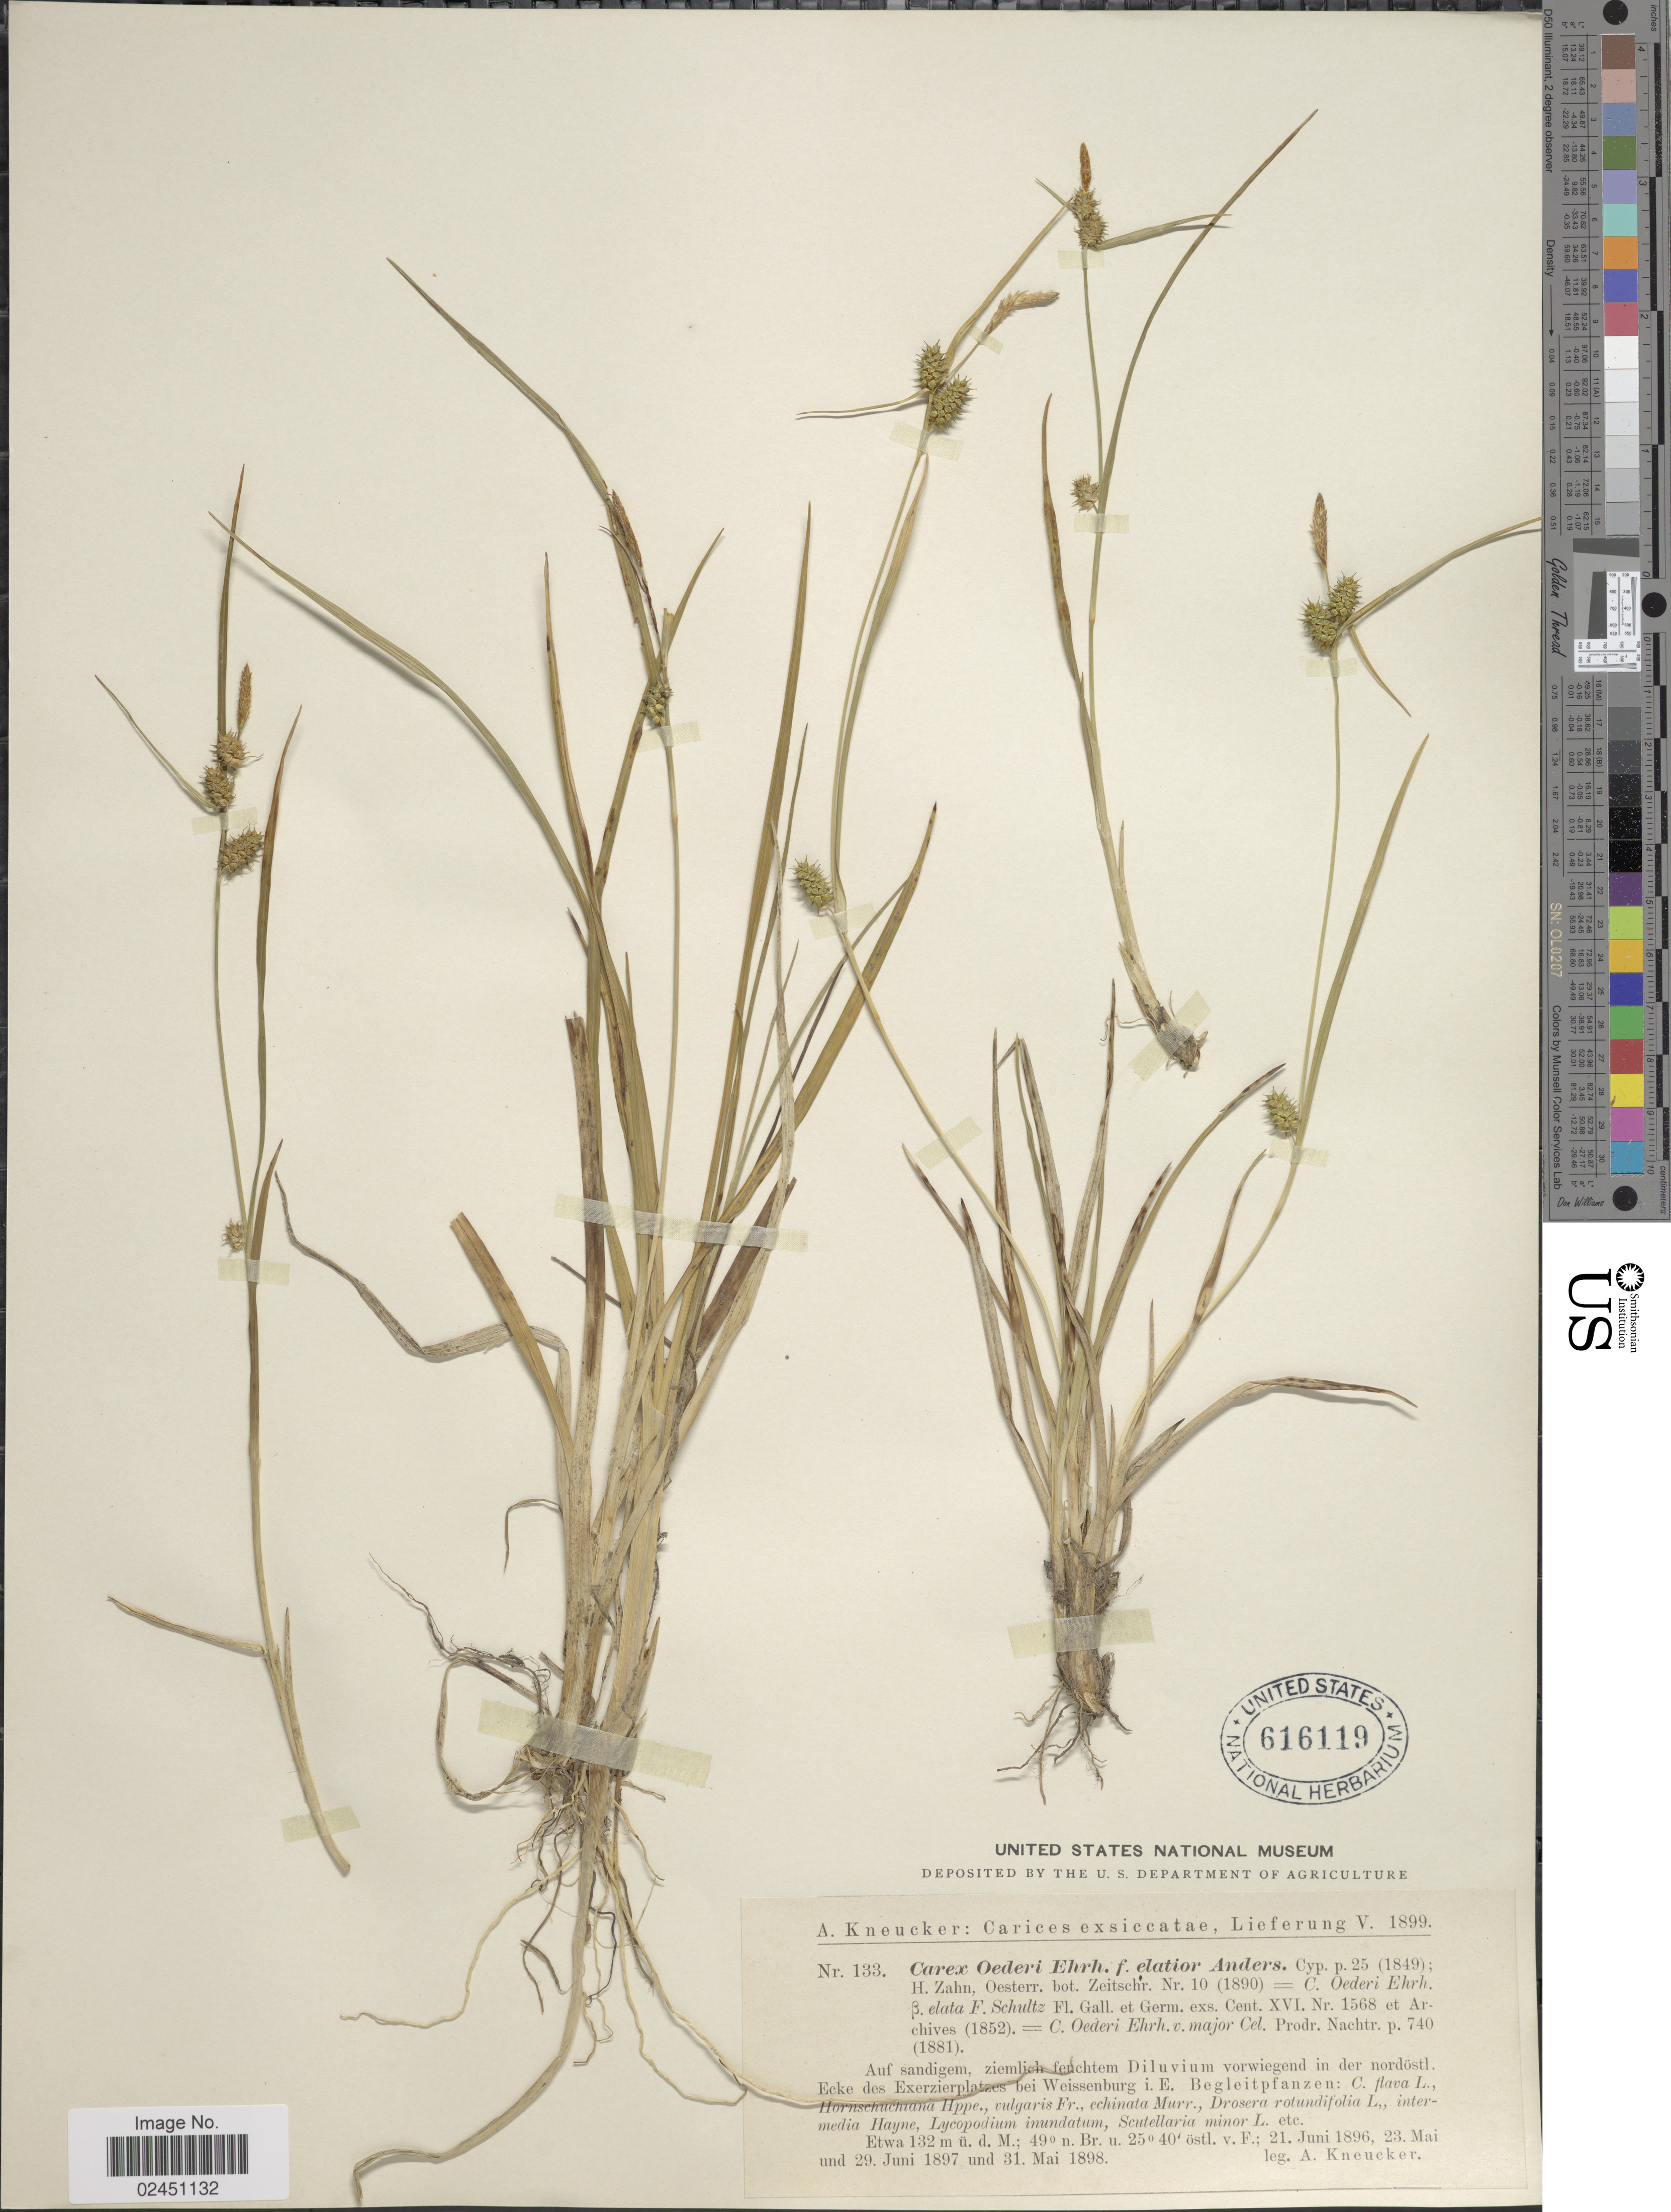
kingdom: Plantae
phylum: Tracheophyta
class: Liliopsida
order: Poales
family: Cyperaceae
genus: Carex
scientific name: Carex oederi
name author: Retz.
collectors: A. Kneucker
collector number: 133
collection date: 1897-06-21/1898-05-31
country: Germany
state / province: Bayern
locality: Auf sandigem, ziemlich feuchtem in der nordostl. Ecke des Exerzierplatzes bei Weissenburg i. E. Etwa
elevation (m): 132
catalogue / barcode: US 616119